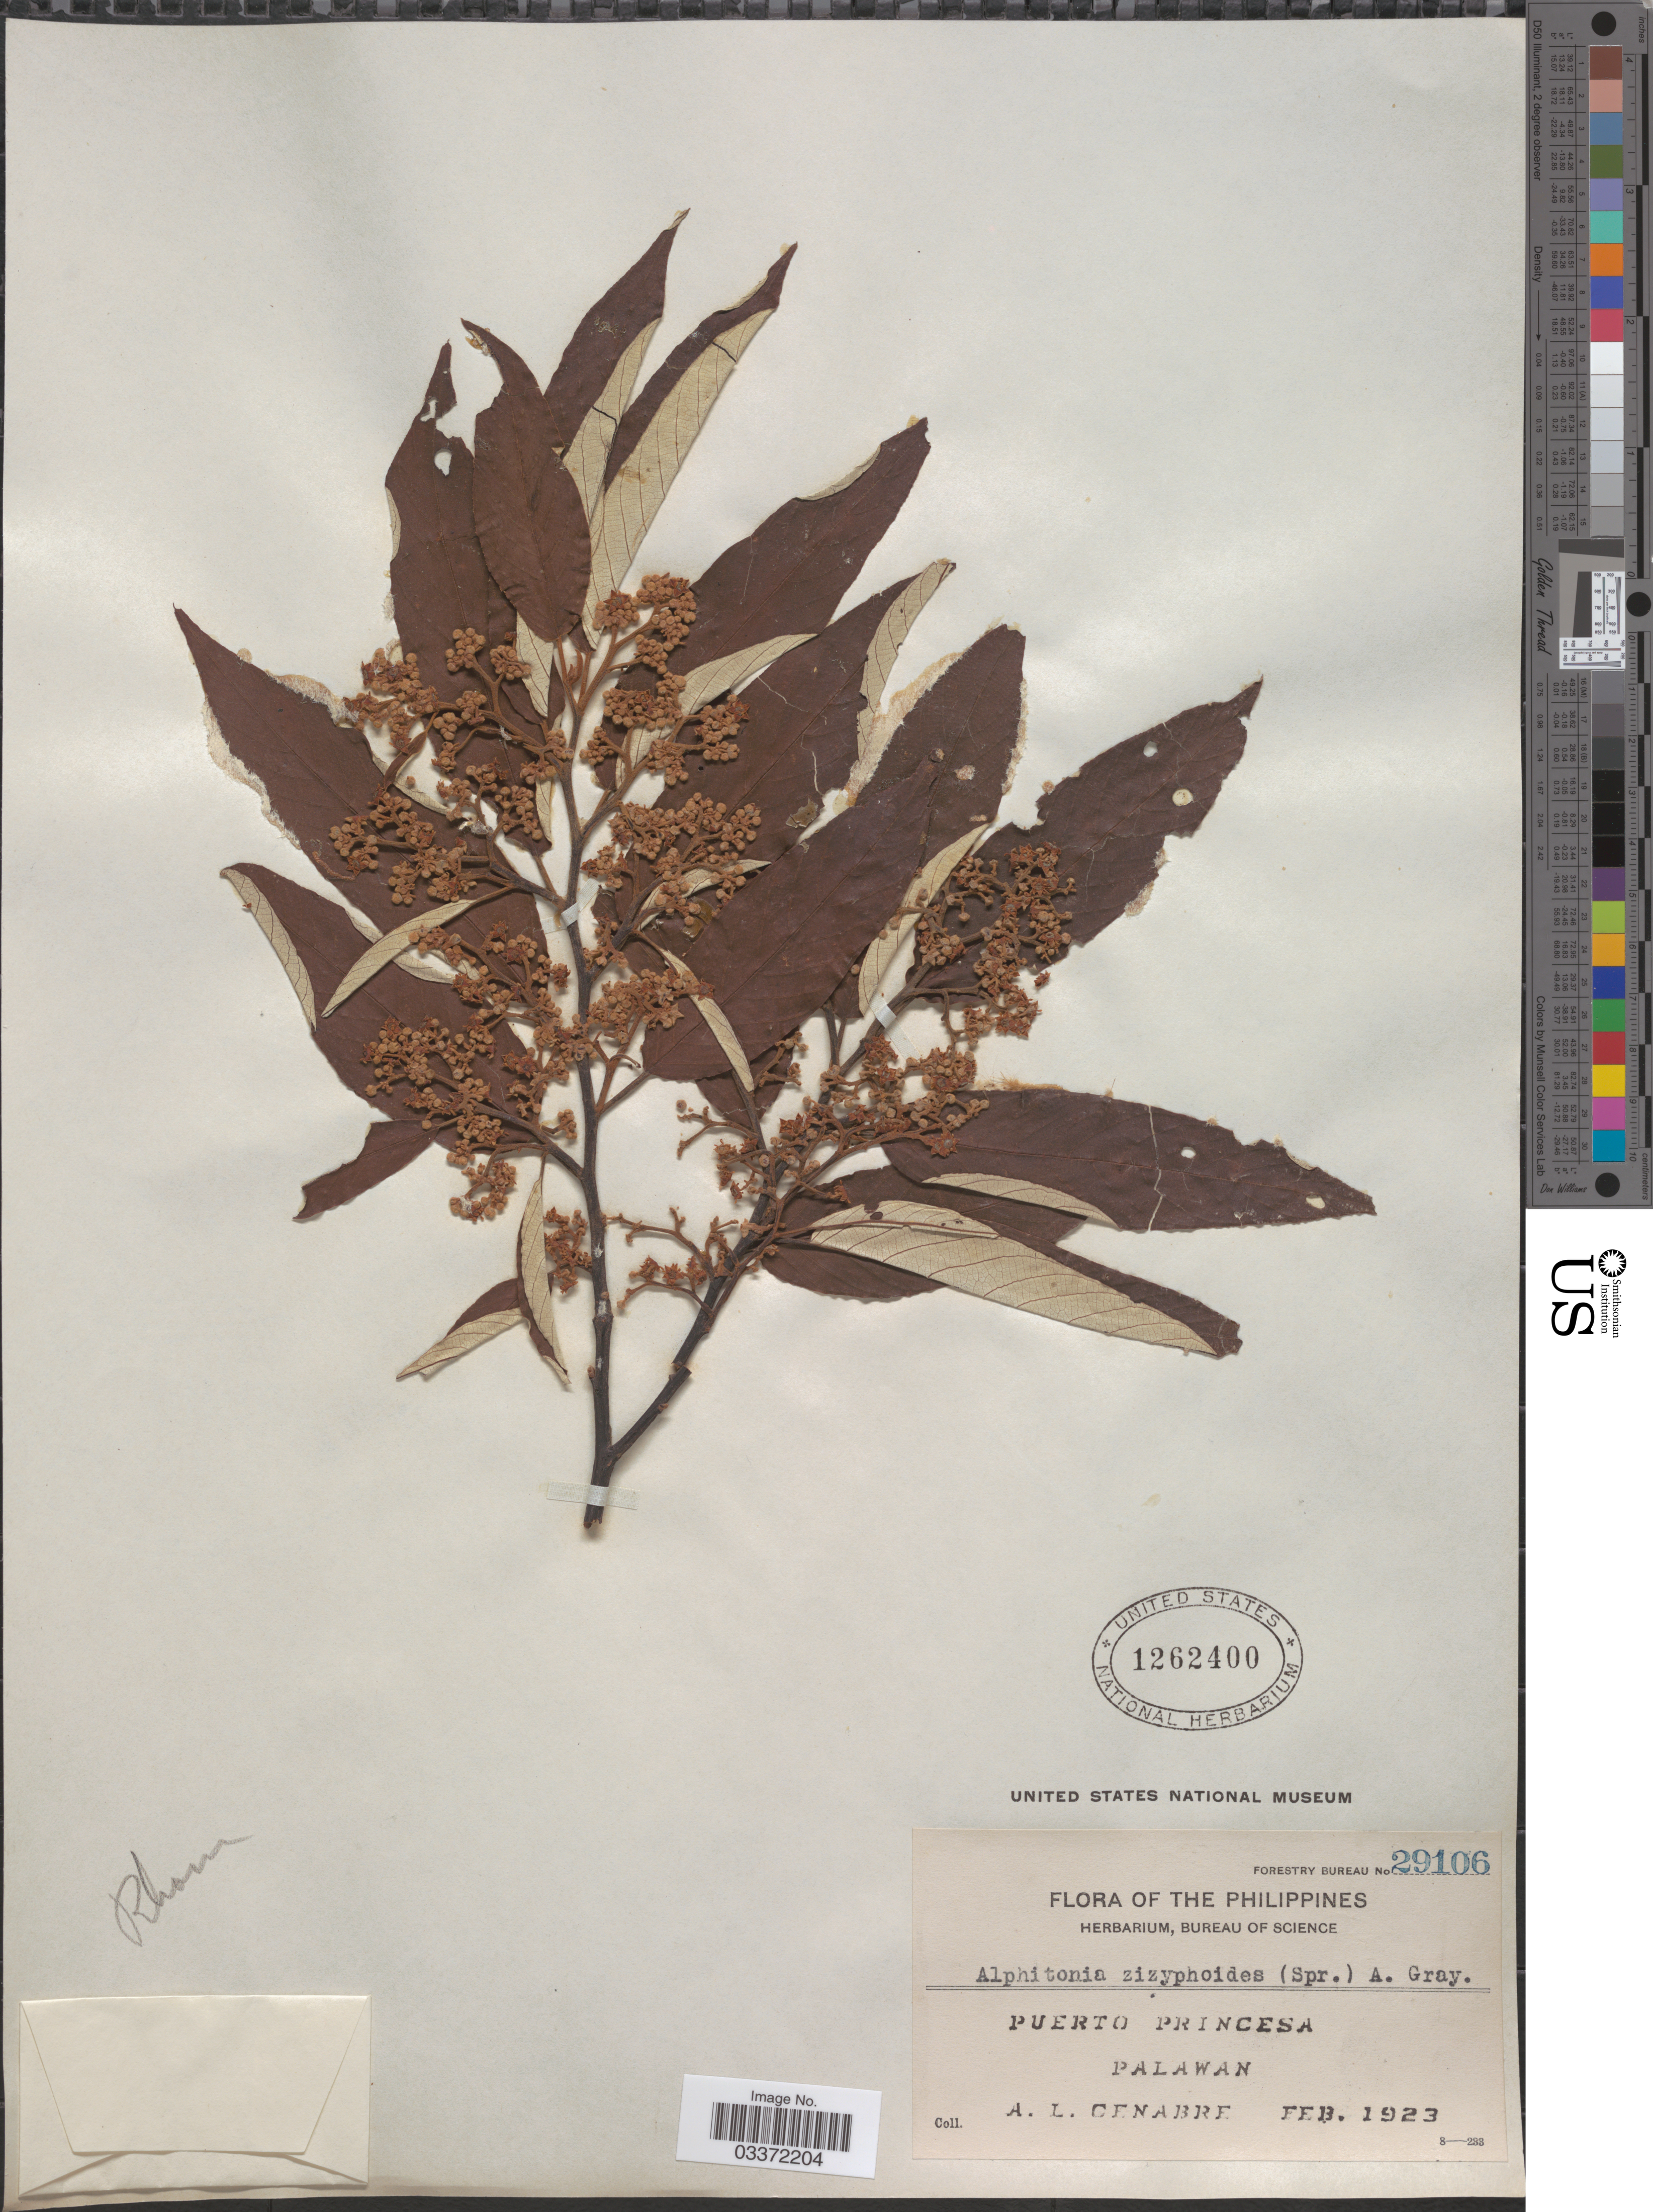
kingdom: Plantae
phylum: Tracheophyta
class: Magnoliopsida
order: Rosales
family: Rhamnaceae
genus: Alphitonia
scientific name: Alphitonia zizyphoides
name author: (Sol. ex Spreng.) A. Gray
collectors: A. Cenabre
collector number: Forestry Bureau 29106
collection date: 1923-02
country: Philippines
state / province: Mimaropa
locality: Puerto Princesa, Palawan.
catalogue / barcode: US 1262400